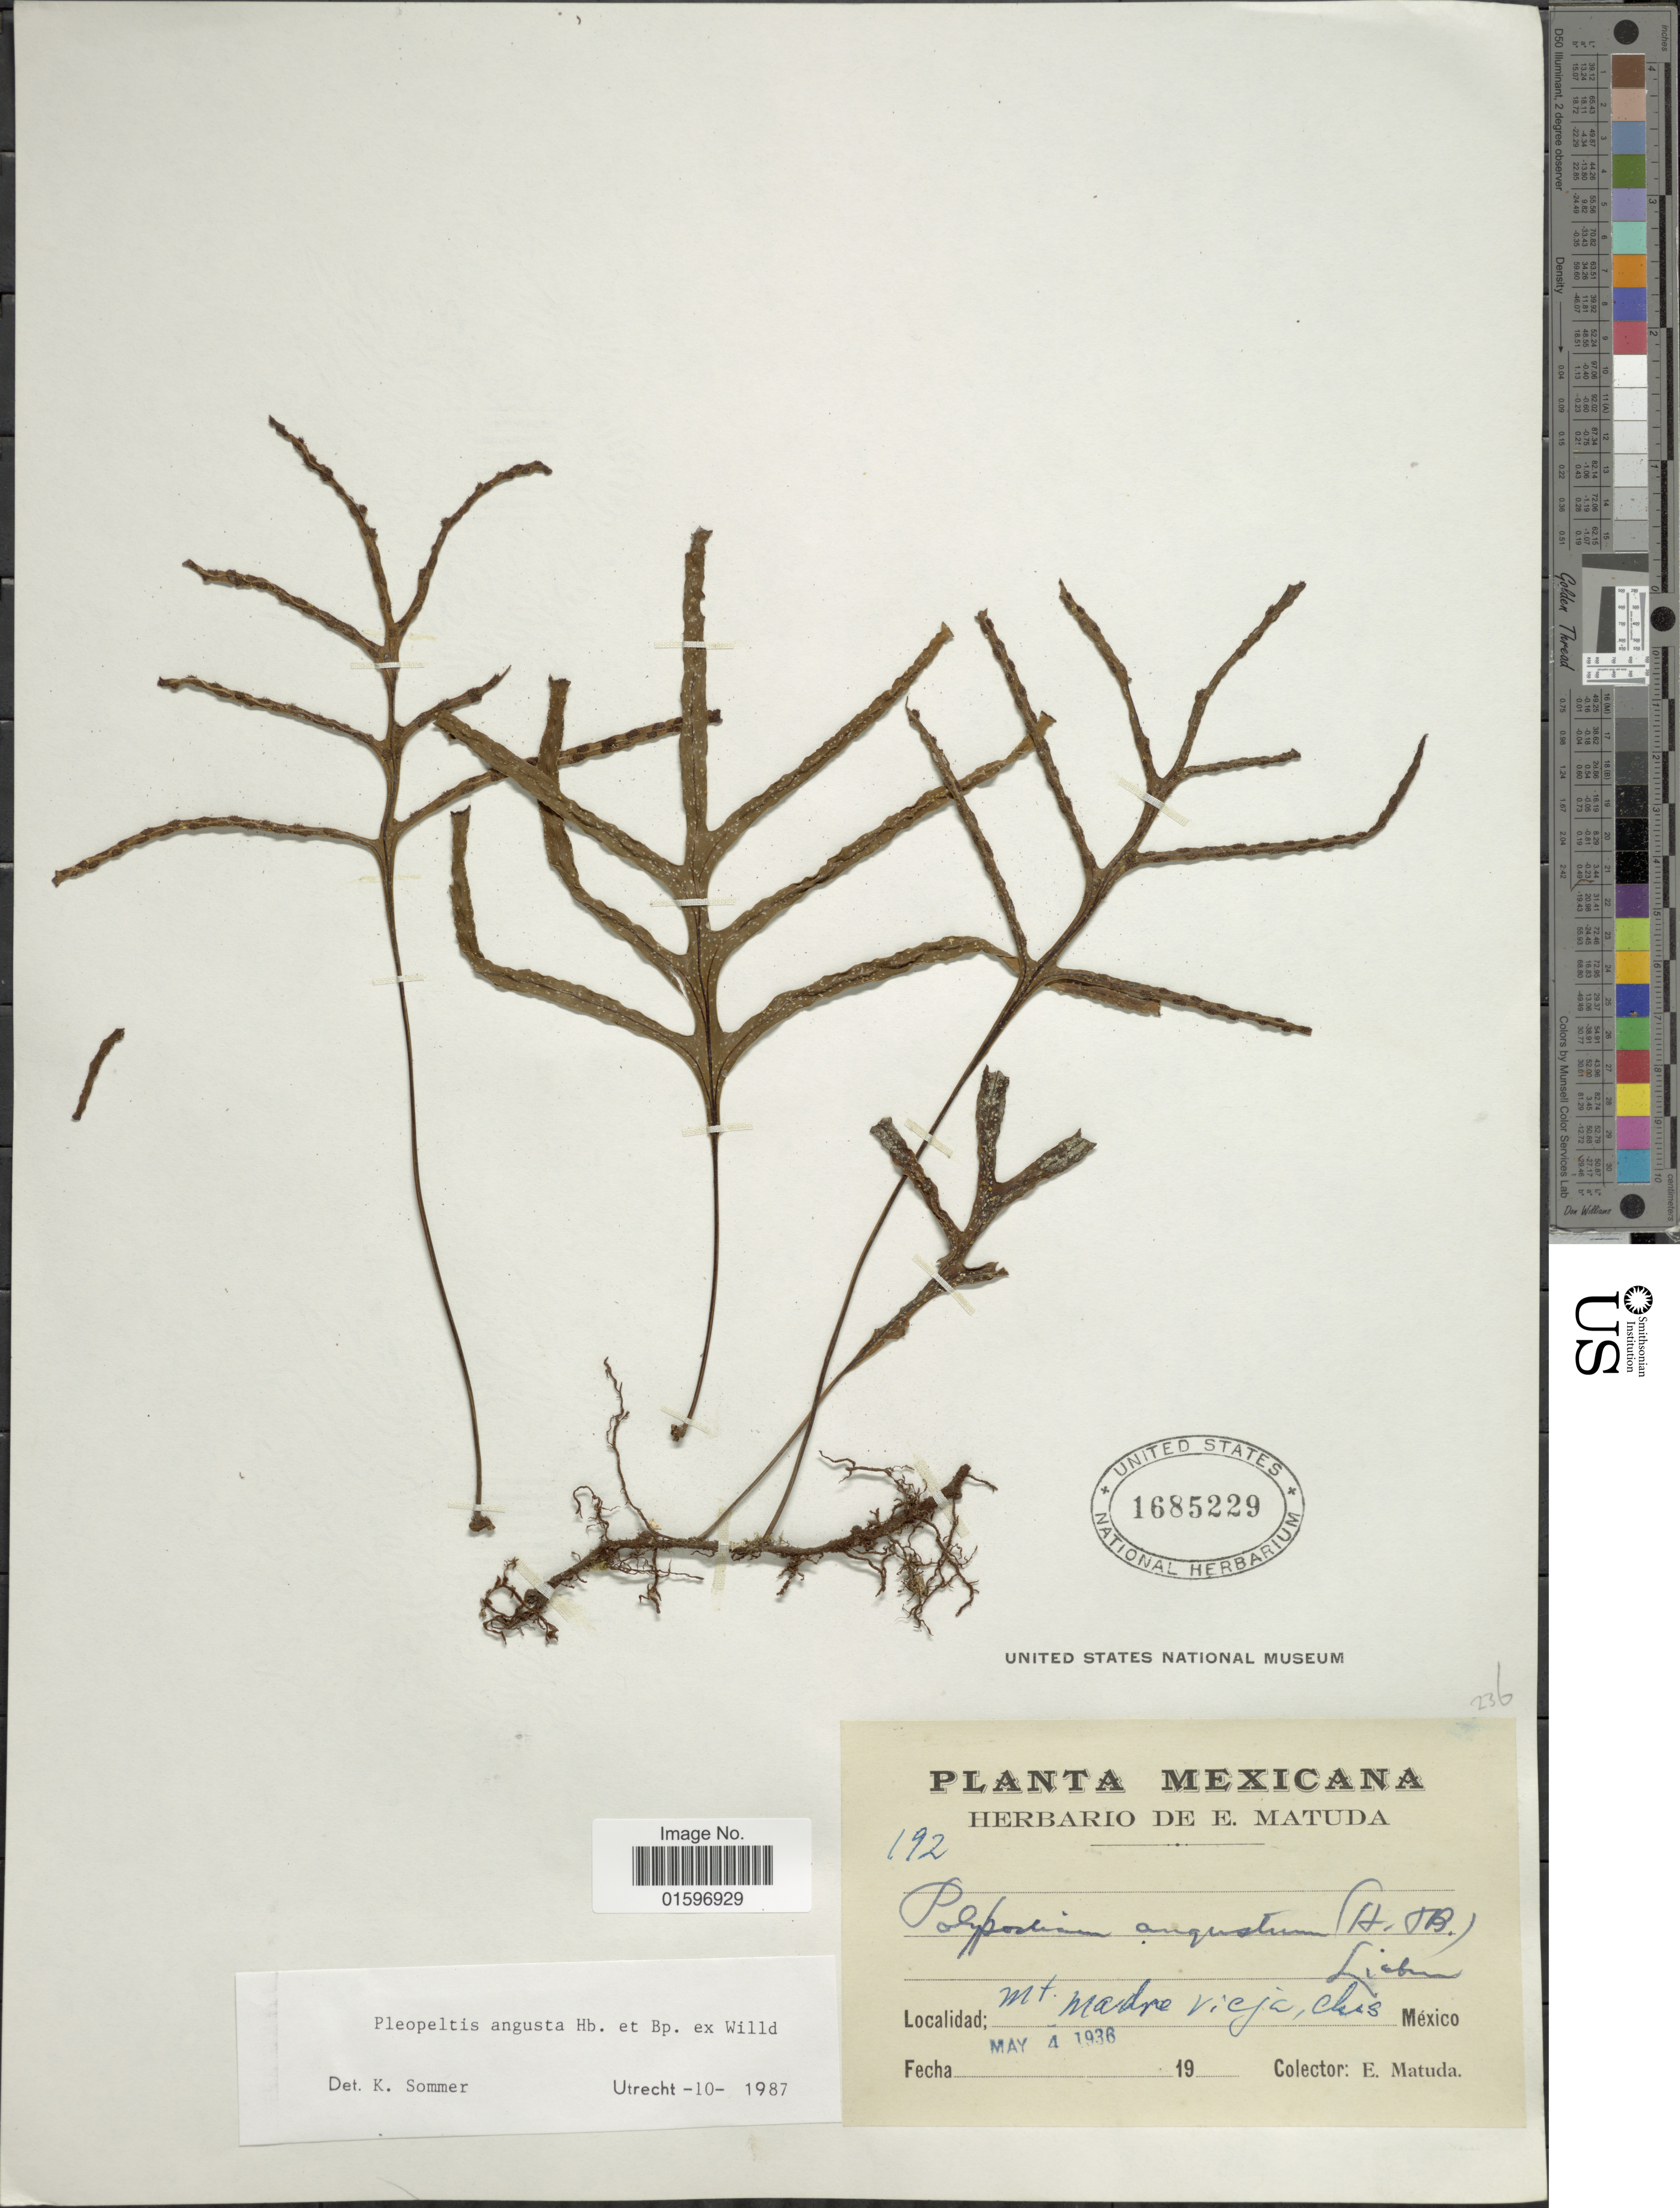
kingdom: Plantae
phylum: Tracheophyta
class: Polypodiopsida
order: Polypodiales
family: Polypodiaceae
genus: Pleopeltis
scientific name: Pleopeltis angusta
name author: Humb. & Bonap. ex Willd.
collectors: E. Matuda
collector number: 192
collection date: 1936-05-04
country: Mexico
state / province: Chiapas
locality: Mt. Madre Vieja.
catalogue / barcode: US 1685229